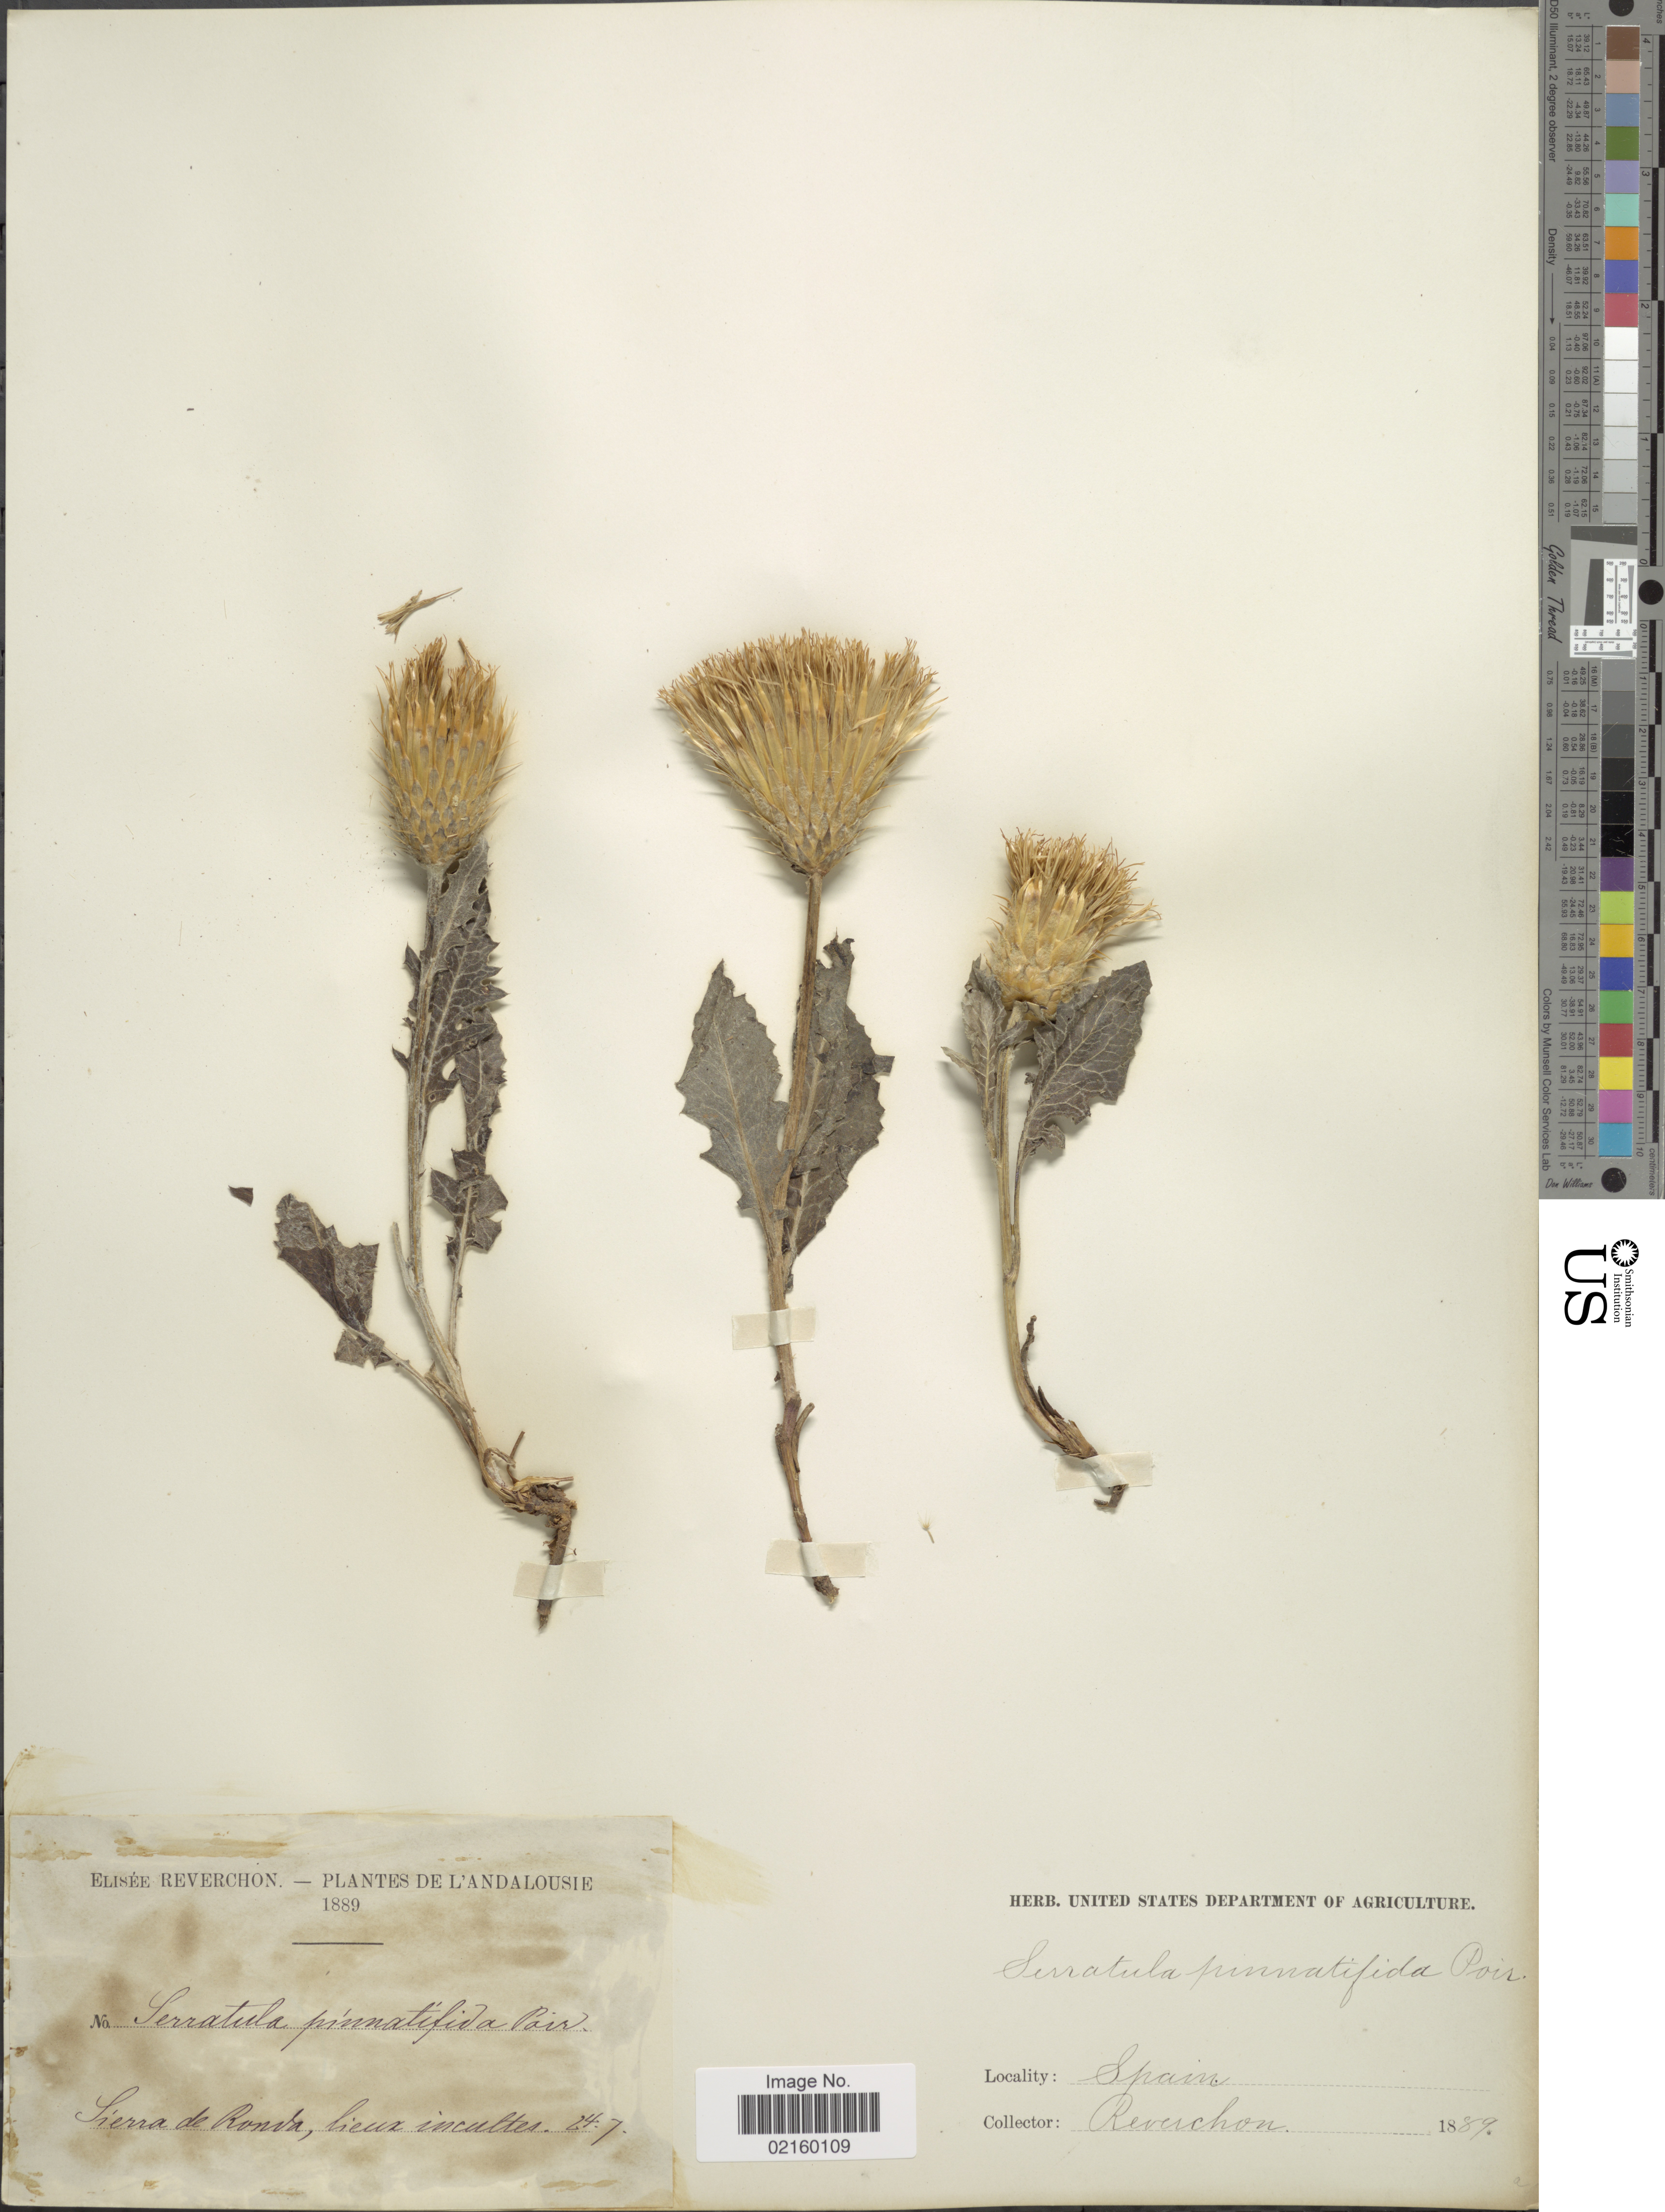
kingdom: Plantae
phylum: Tracheophyta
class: Magnoliopsida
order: Asterales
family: Asteraceae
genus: Klasea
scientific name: Klasea pinnatifida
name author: (Cav.) Talavera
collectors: E. Reverchon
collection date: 1889-07-24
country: Spain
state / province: Andalucia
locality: Andalousie, Sierra de Ronda, lieux incultes. [Andalusia, Sierra de Ronda, uncultivated places.]